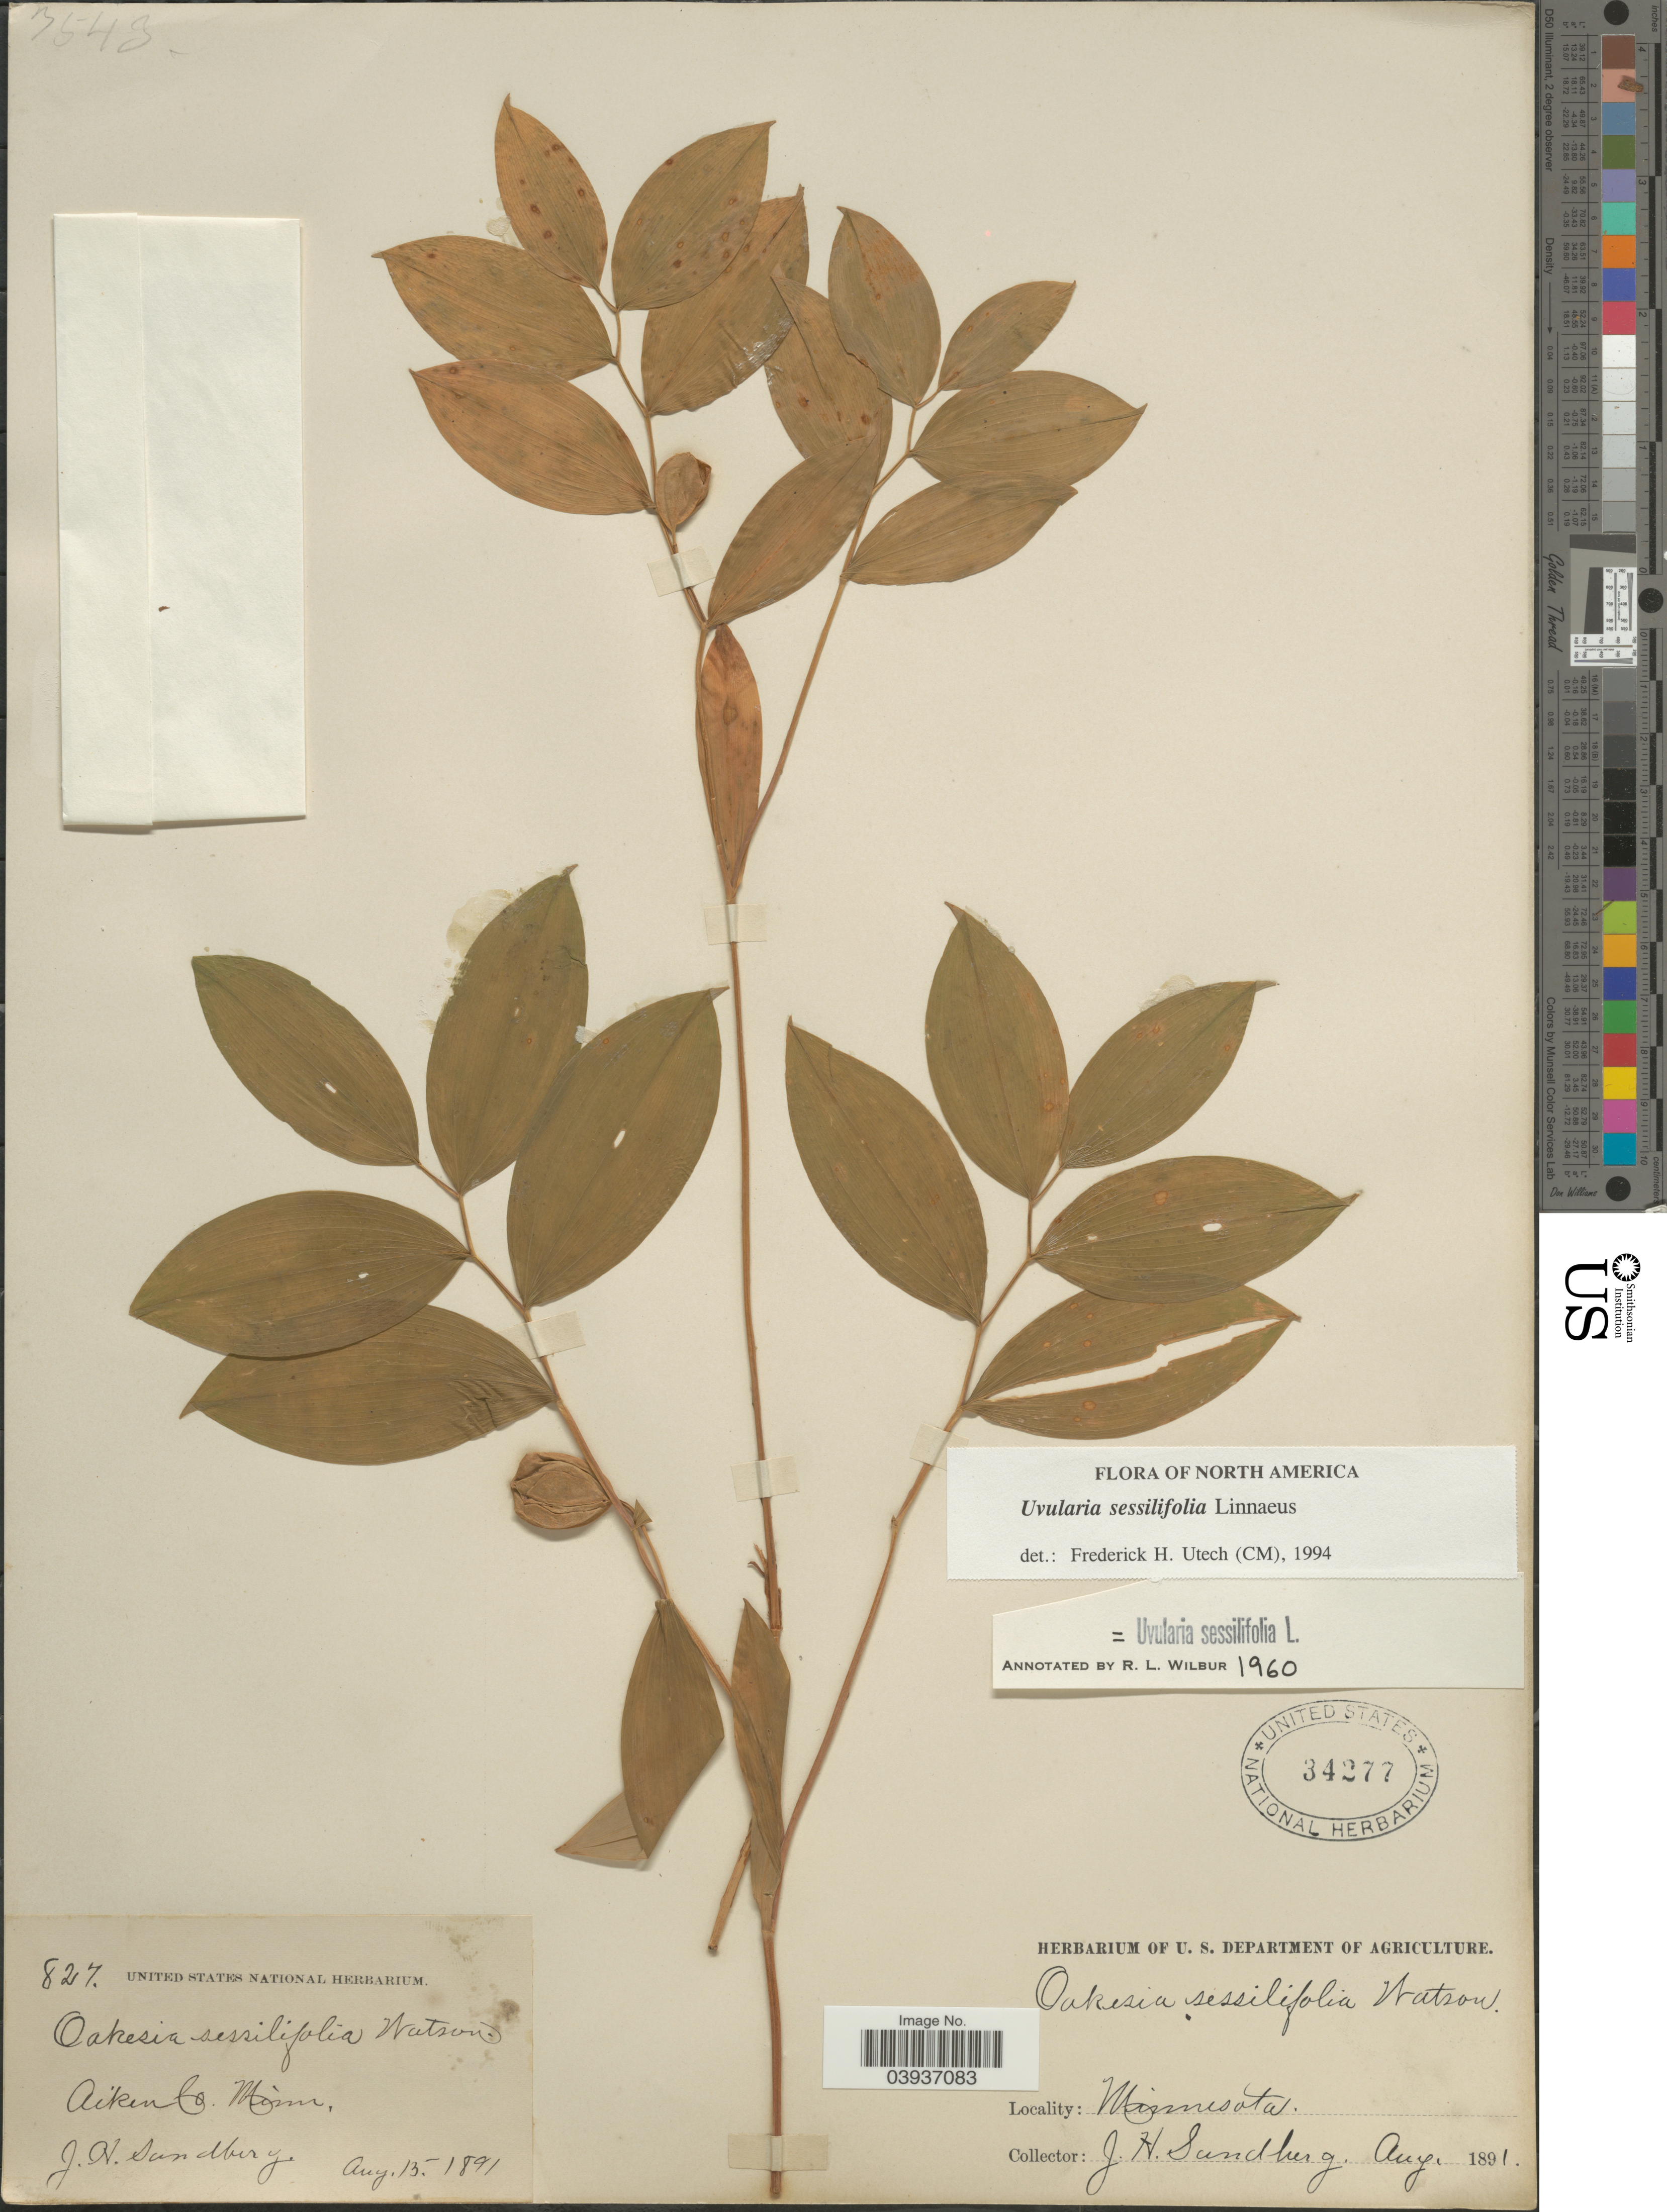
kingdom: Plantae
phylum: Tracheophyta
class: Liliopsida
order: Liliales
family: Colchicaceae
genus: Uvularia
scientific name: Uvularia sessilifolia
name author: L.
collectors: J. H. Sandberg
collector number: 827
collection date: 1891-08-15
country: United States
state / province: Minnesota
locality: Aiken Co.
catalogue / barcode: US 34277